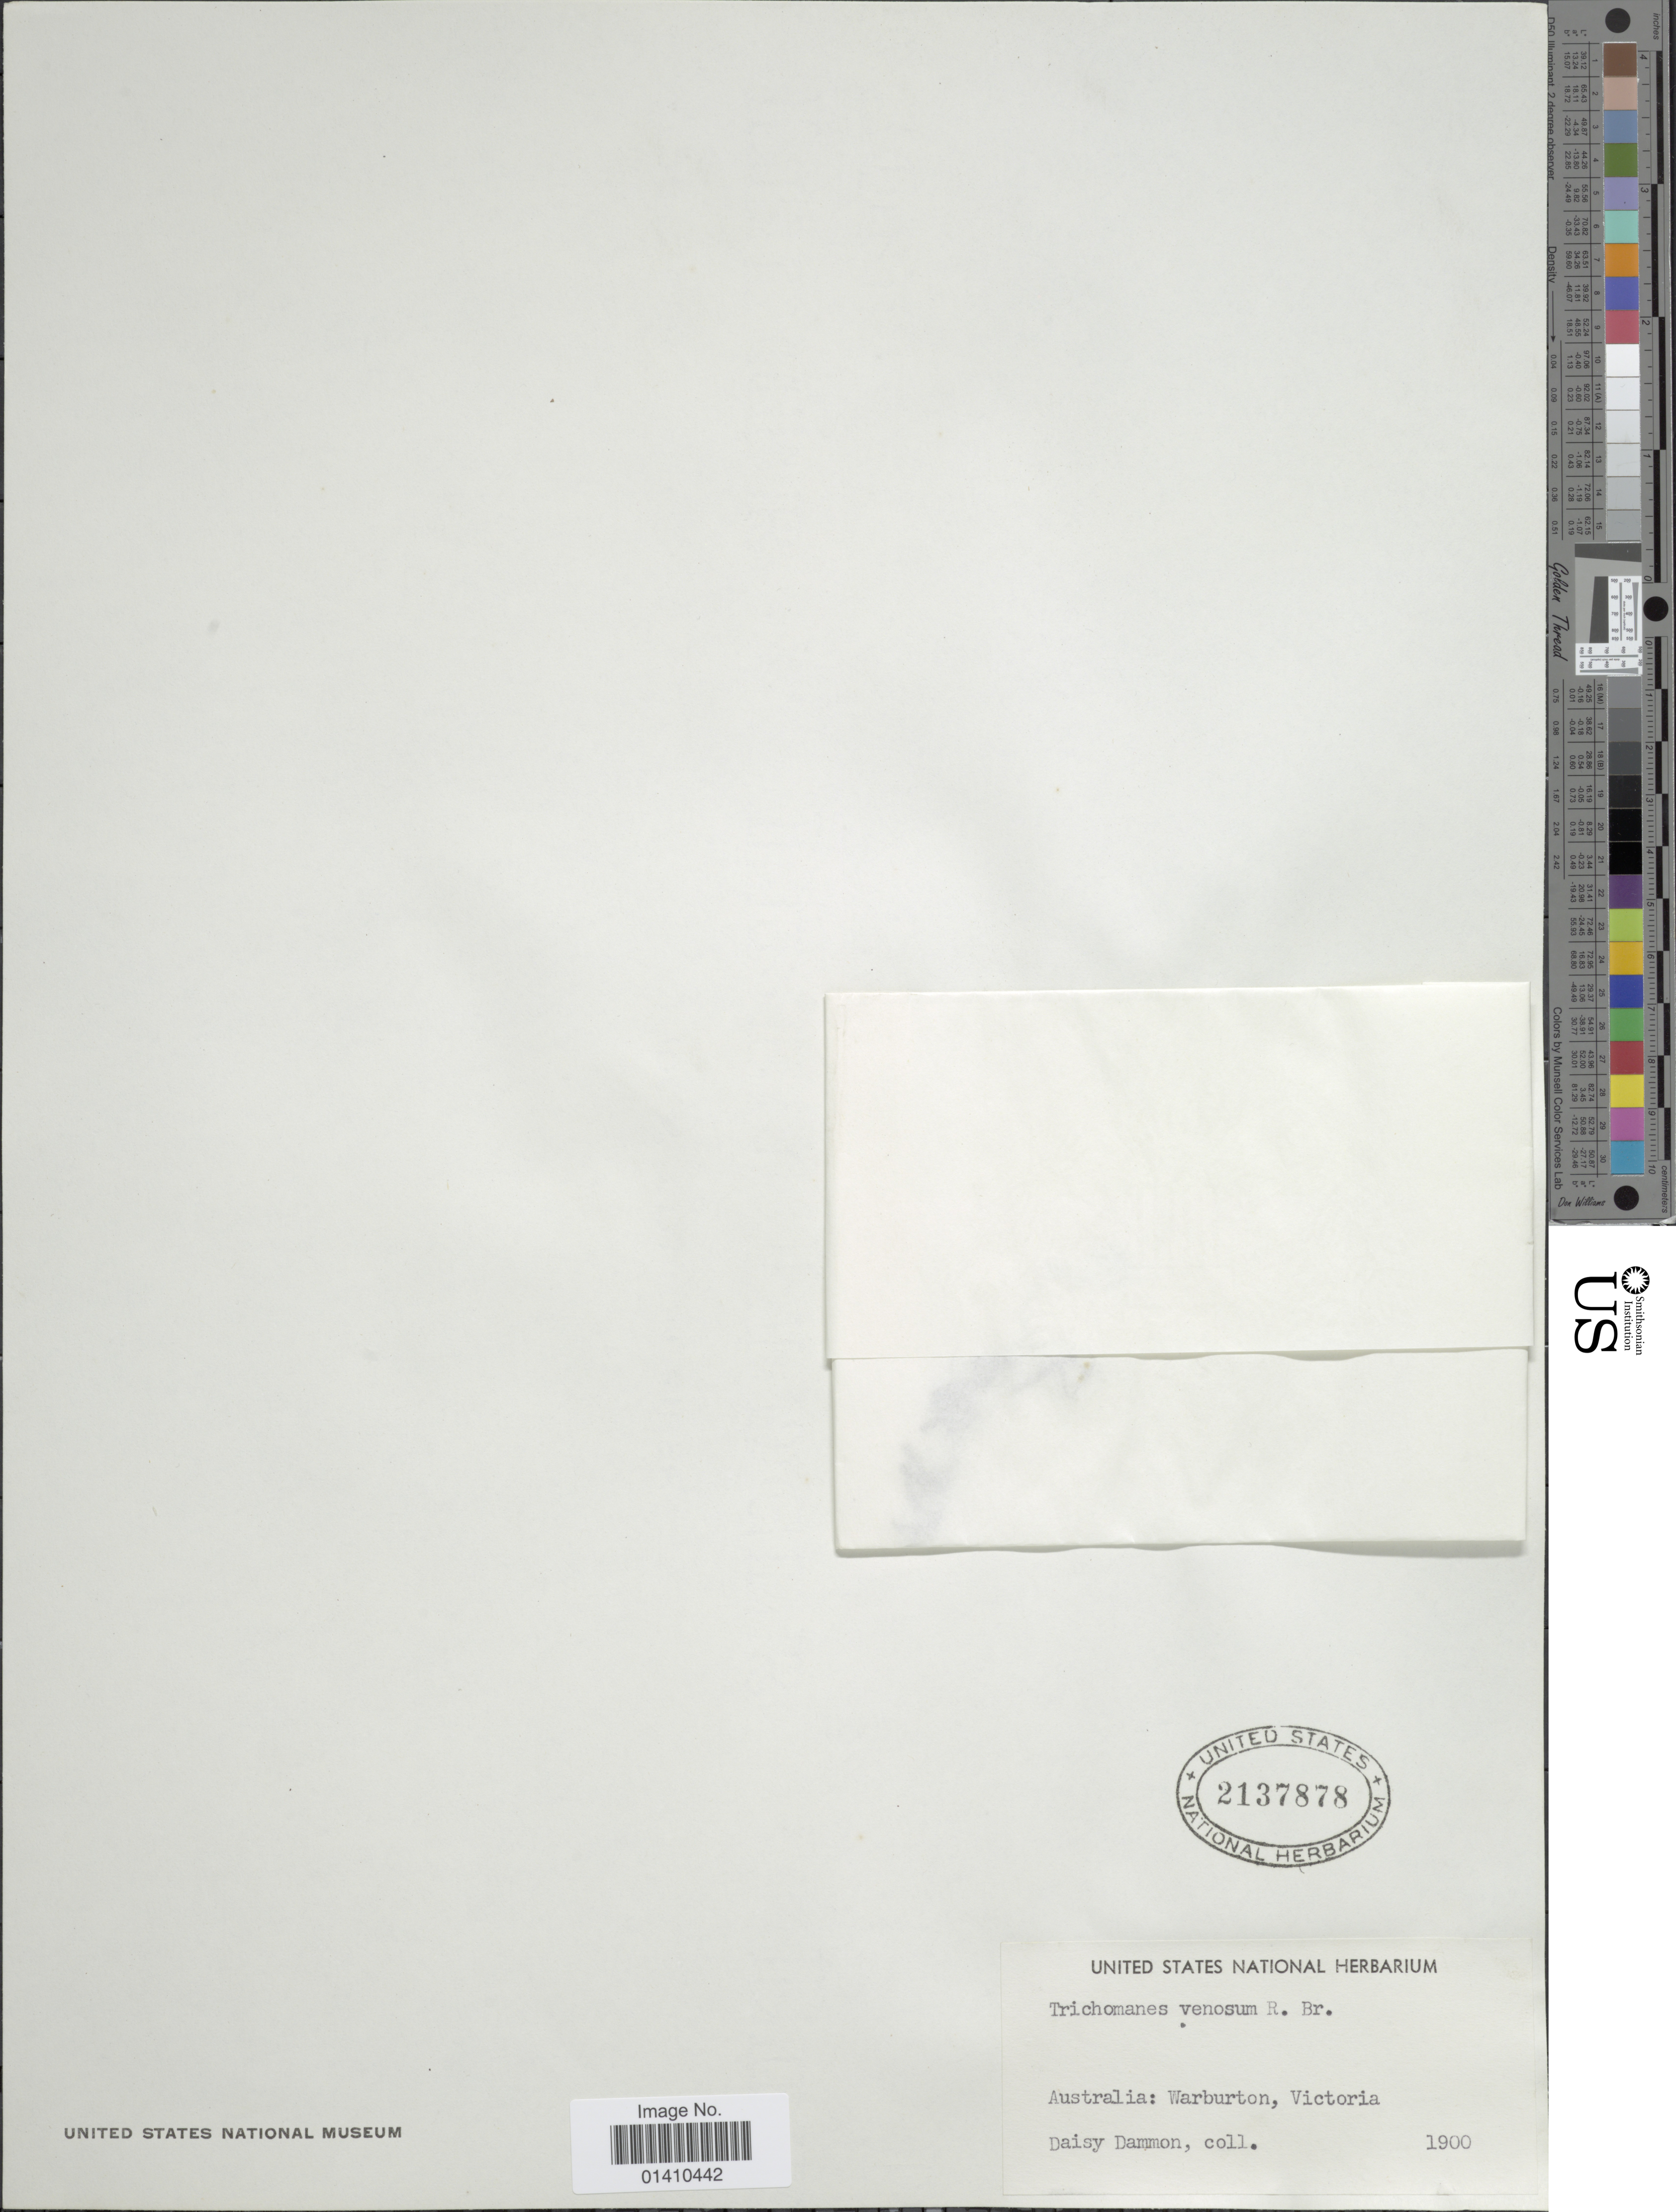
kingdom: Plantae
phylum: Tracheophyta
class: Polypodiopsida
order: Hymenophyllales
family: Hymenophyllaceae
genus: Polyphlebium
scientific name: Polyphlebium venosum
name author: (R. Br.) Copel.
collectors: D. Dammon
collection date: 1900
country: Australia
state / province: Victoria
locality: Warburton, Victoria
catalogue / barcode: US 2137878